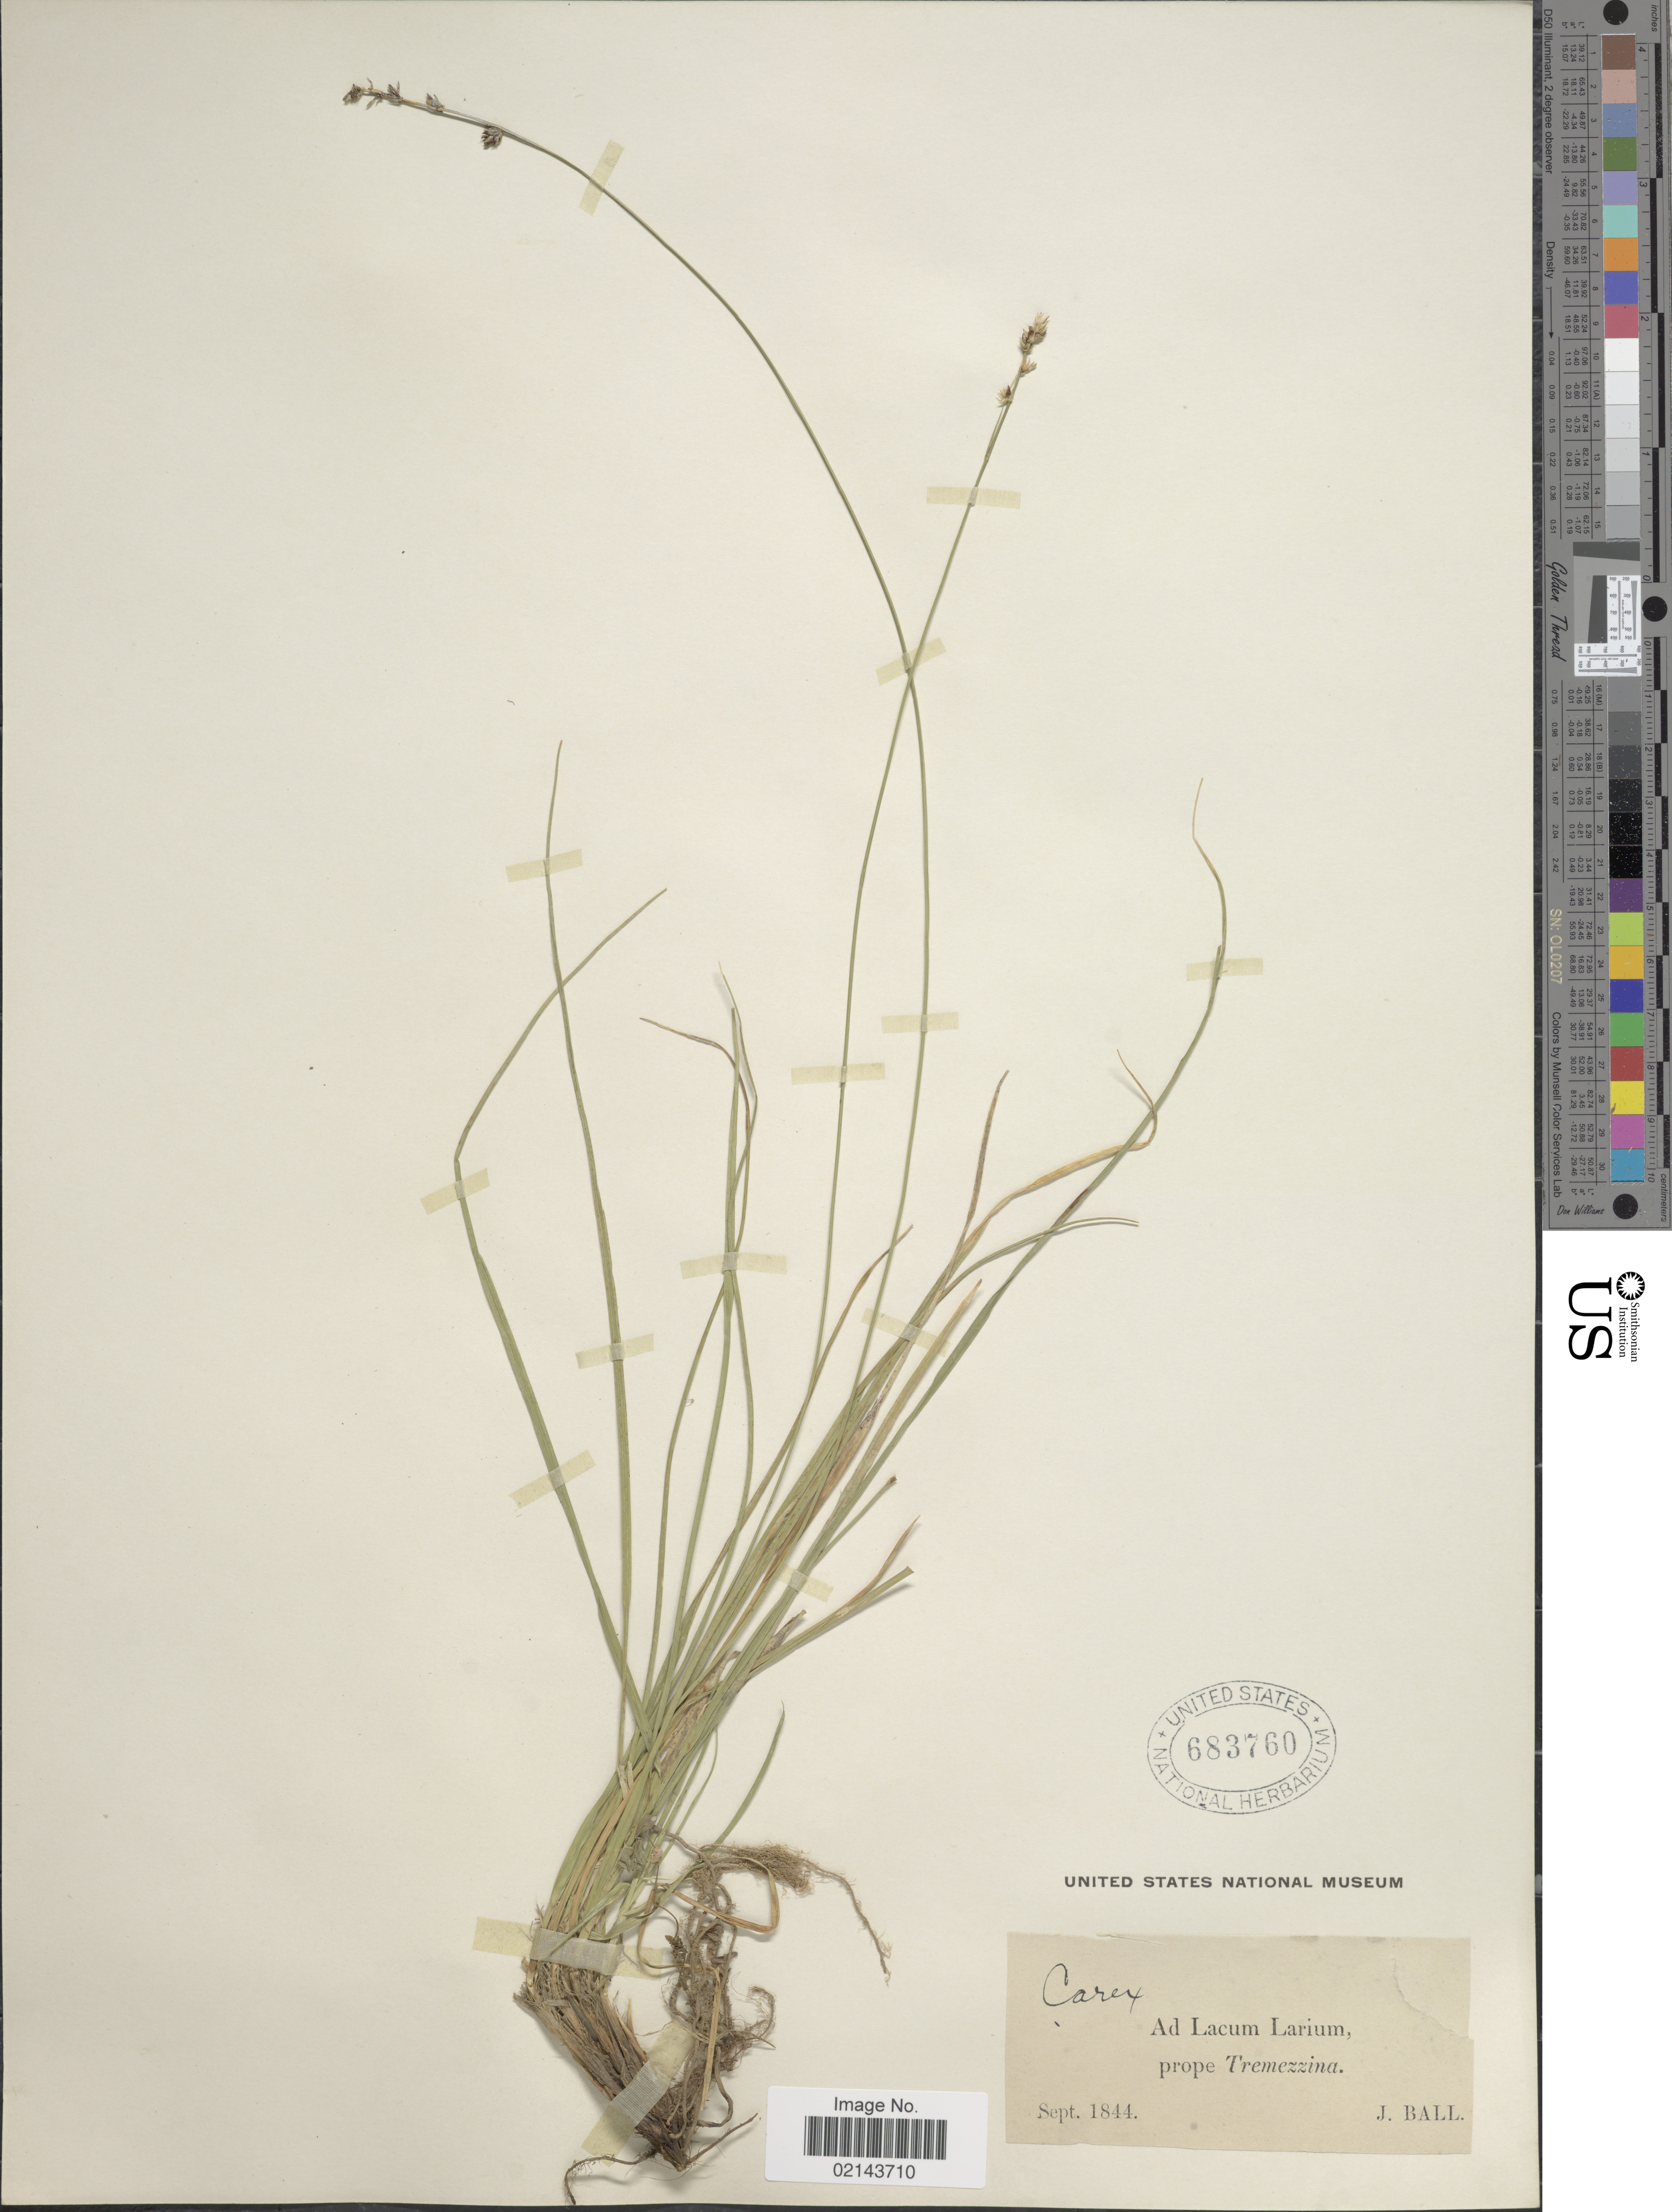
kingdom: Plantae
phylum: Tracheophyta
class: Liliopsida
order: Poales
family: Cyperaceae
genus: Carex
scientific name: Carex sp.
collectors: J. Ball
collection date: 1844-09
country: Italy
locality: Ad Lacum Larium, prope Tremezzina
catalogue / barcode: US 683760